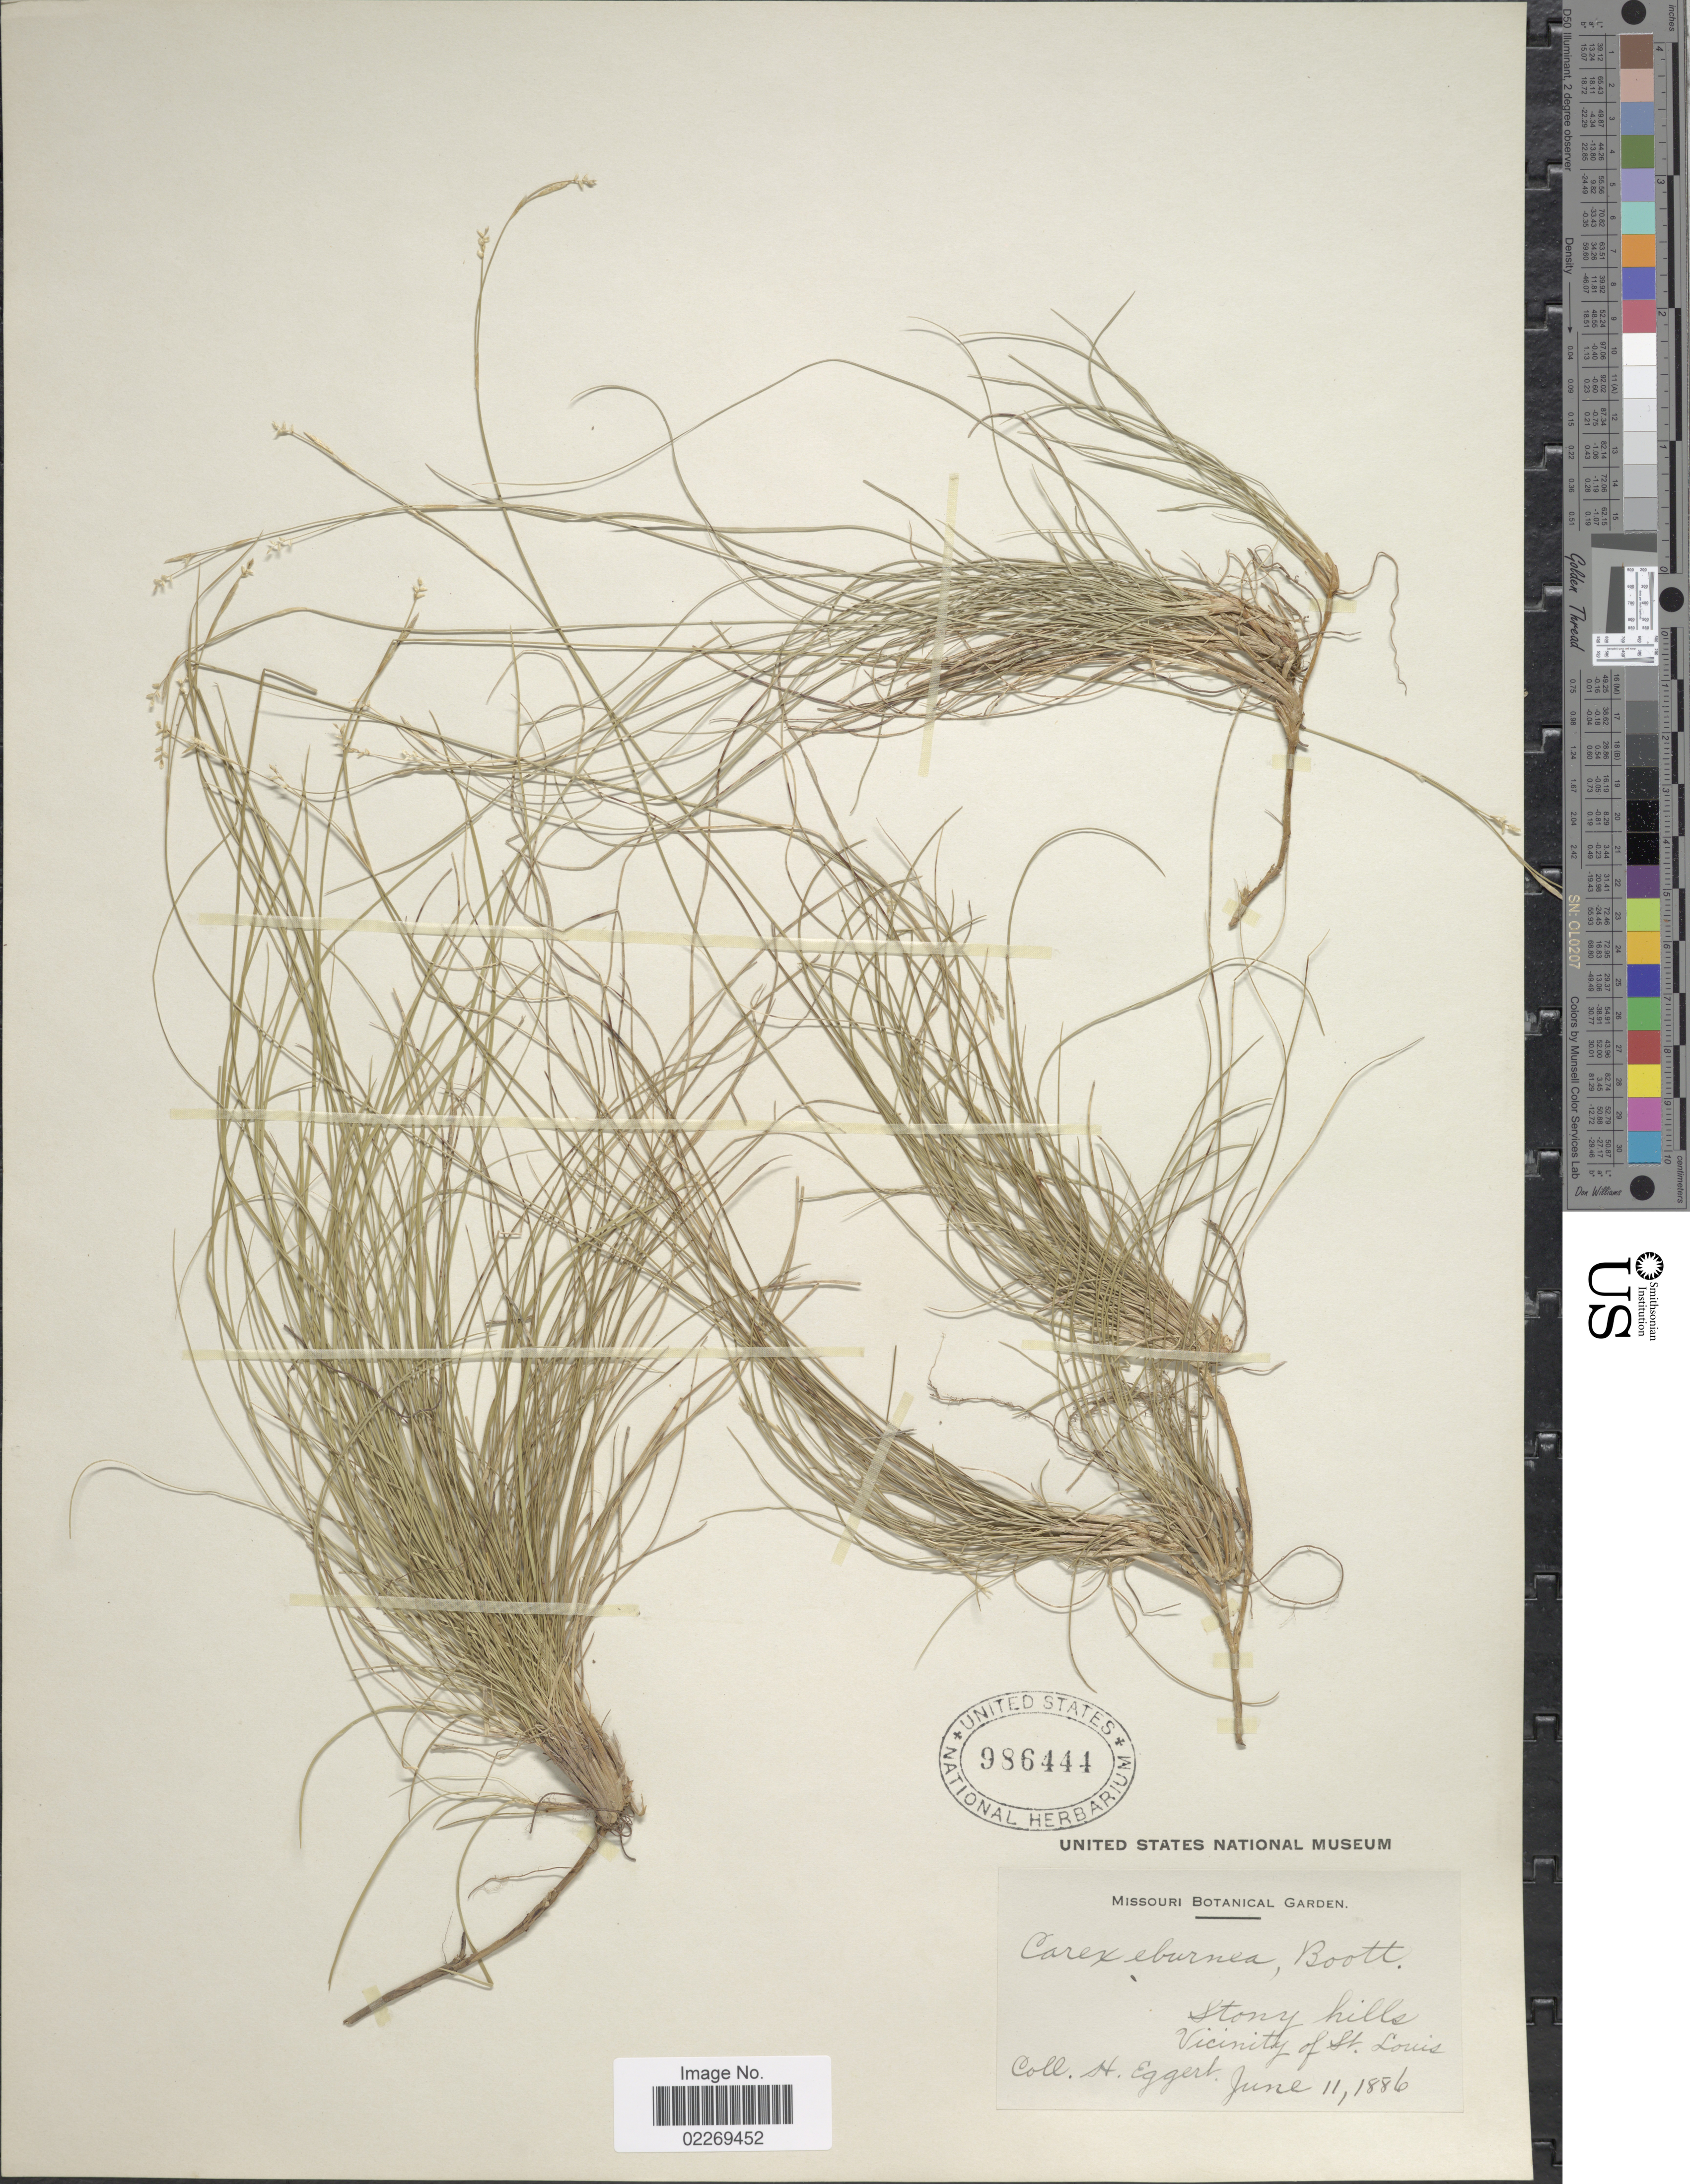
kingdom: Plantae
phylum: Tracheophyta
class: Liliopsida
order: Poales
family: Cyperaceae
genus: Carex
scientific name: Carex eburnea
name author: Boott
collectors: H. Eggert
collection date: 1886-06-11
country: United States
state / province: Missouri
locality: Stony hills. Vicinity of St. Louis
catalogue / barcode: US 986444